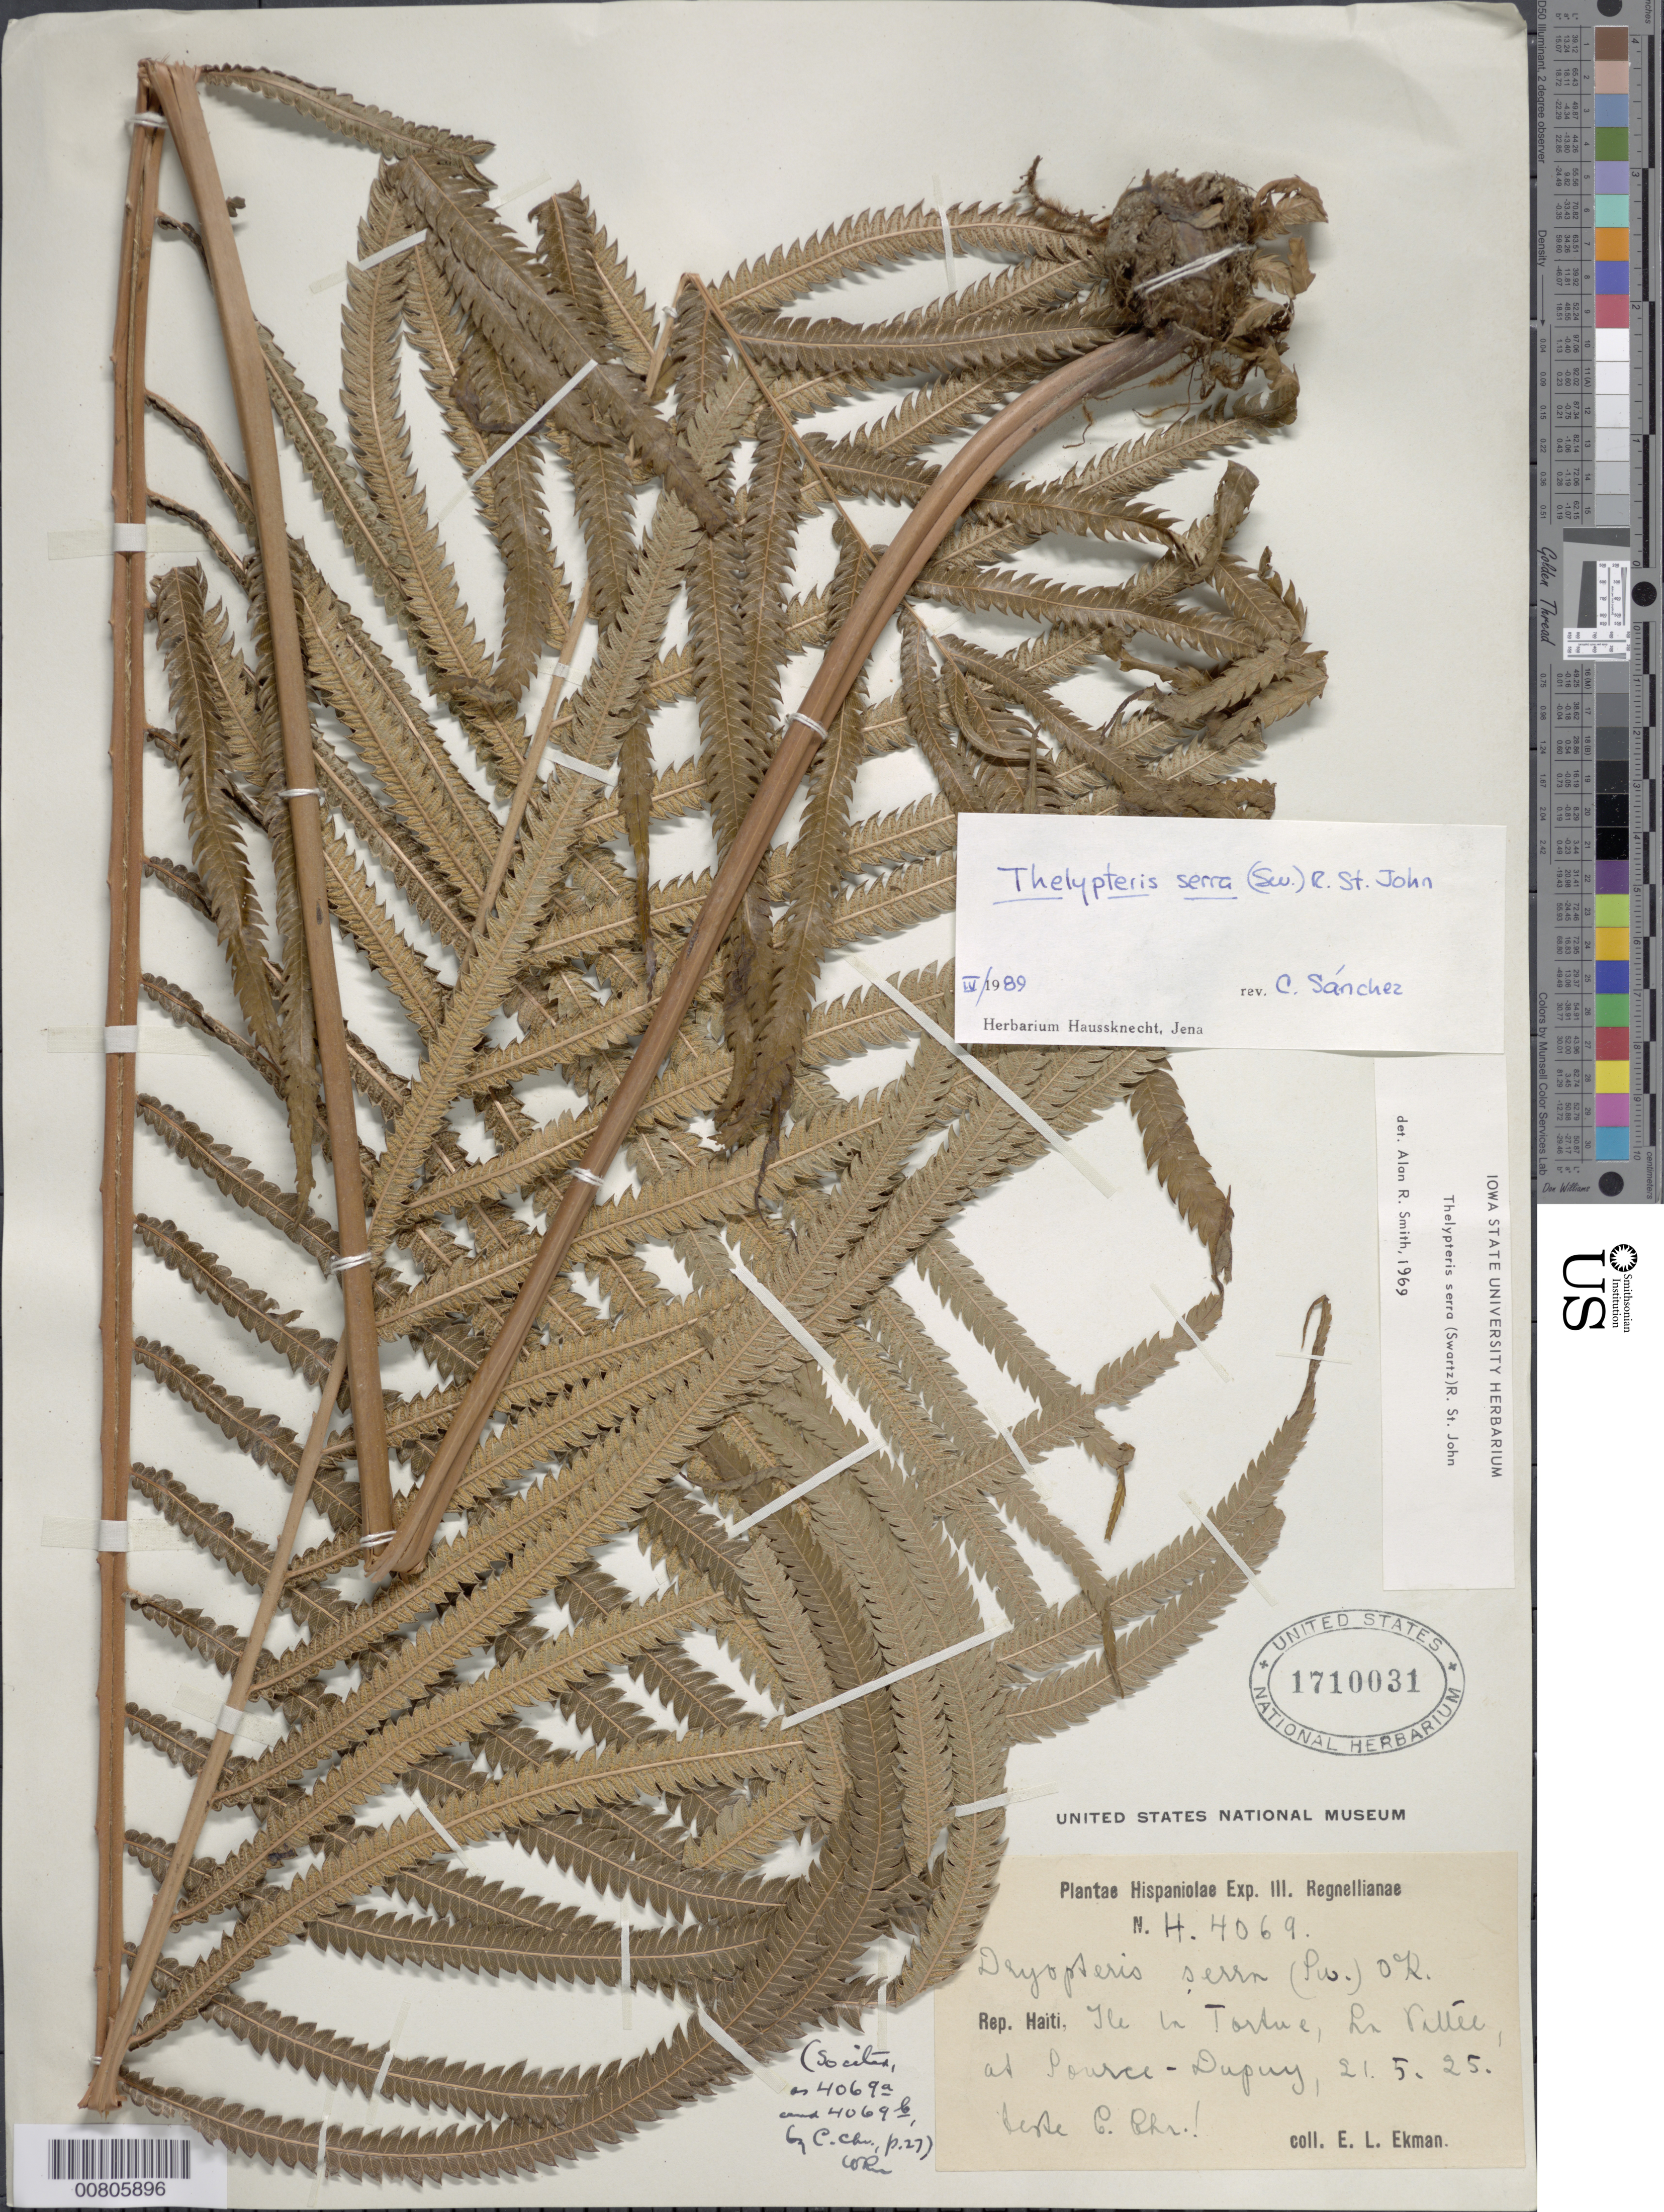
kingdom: Plantae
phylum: Tracheophyta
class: Polypodiopsida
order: Polypodiales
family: Thelypteridaceae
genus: Christella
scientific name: Christella serra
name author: (Sw.) Holttum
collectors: E. L. Ekman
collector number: H 4069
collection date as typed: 21 May 1925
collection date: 1925-05-21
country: Haiti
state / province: Nord-Óuest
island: Île de la Tortue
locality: Ile la Tortue, La Vallée, Source Dupuy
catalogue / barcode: US 1710031